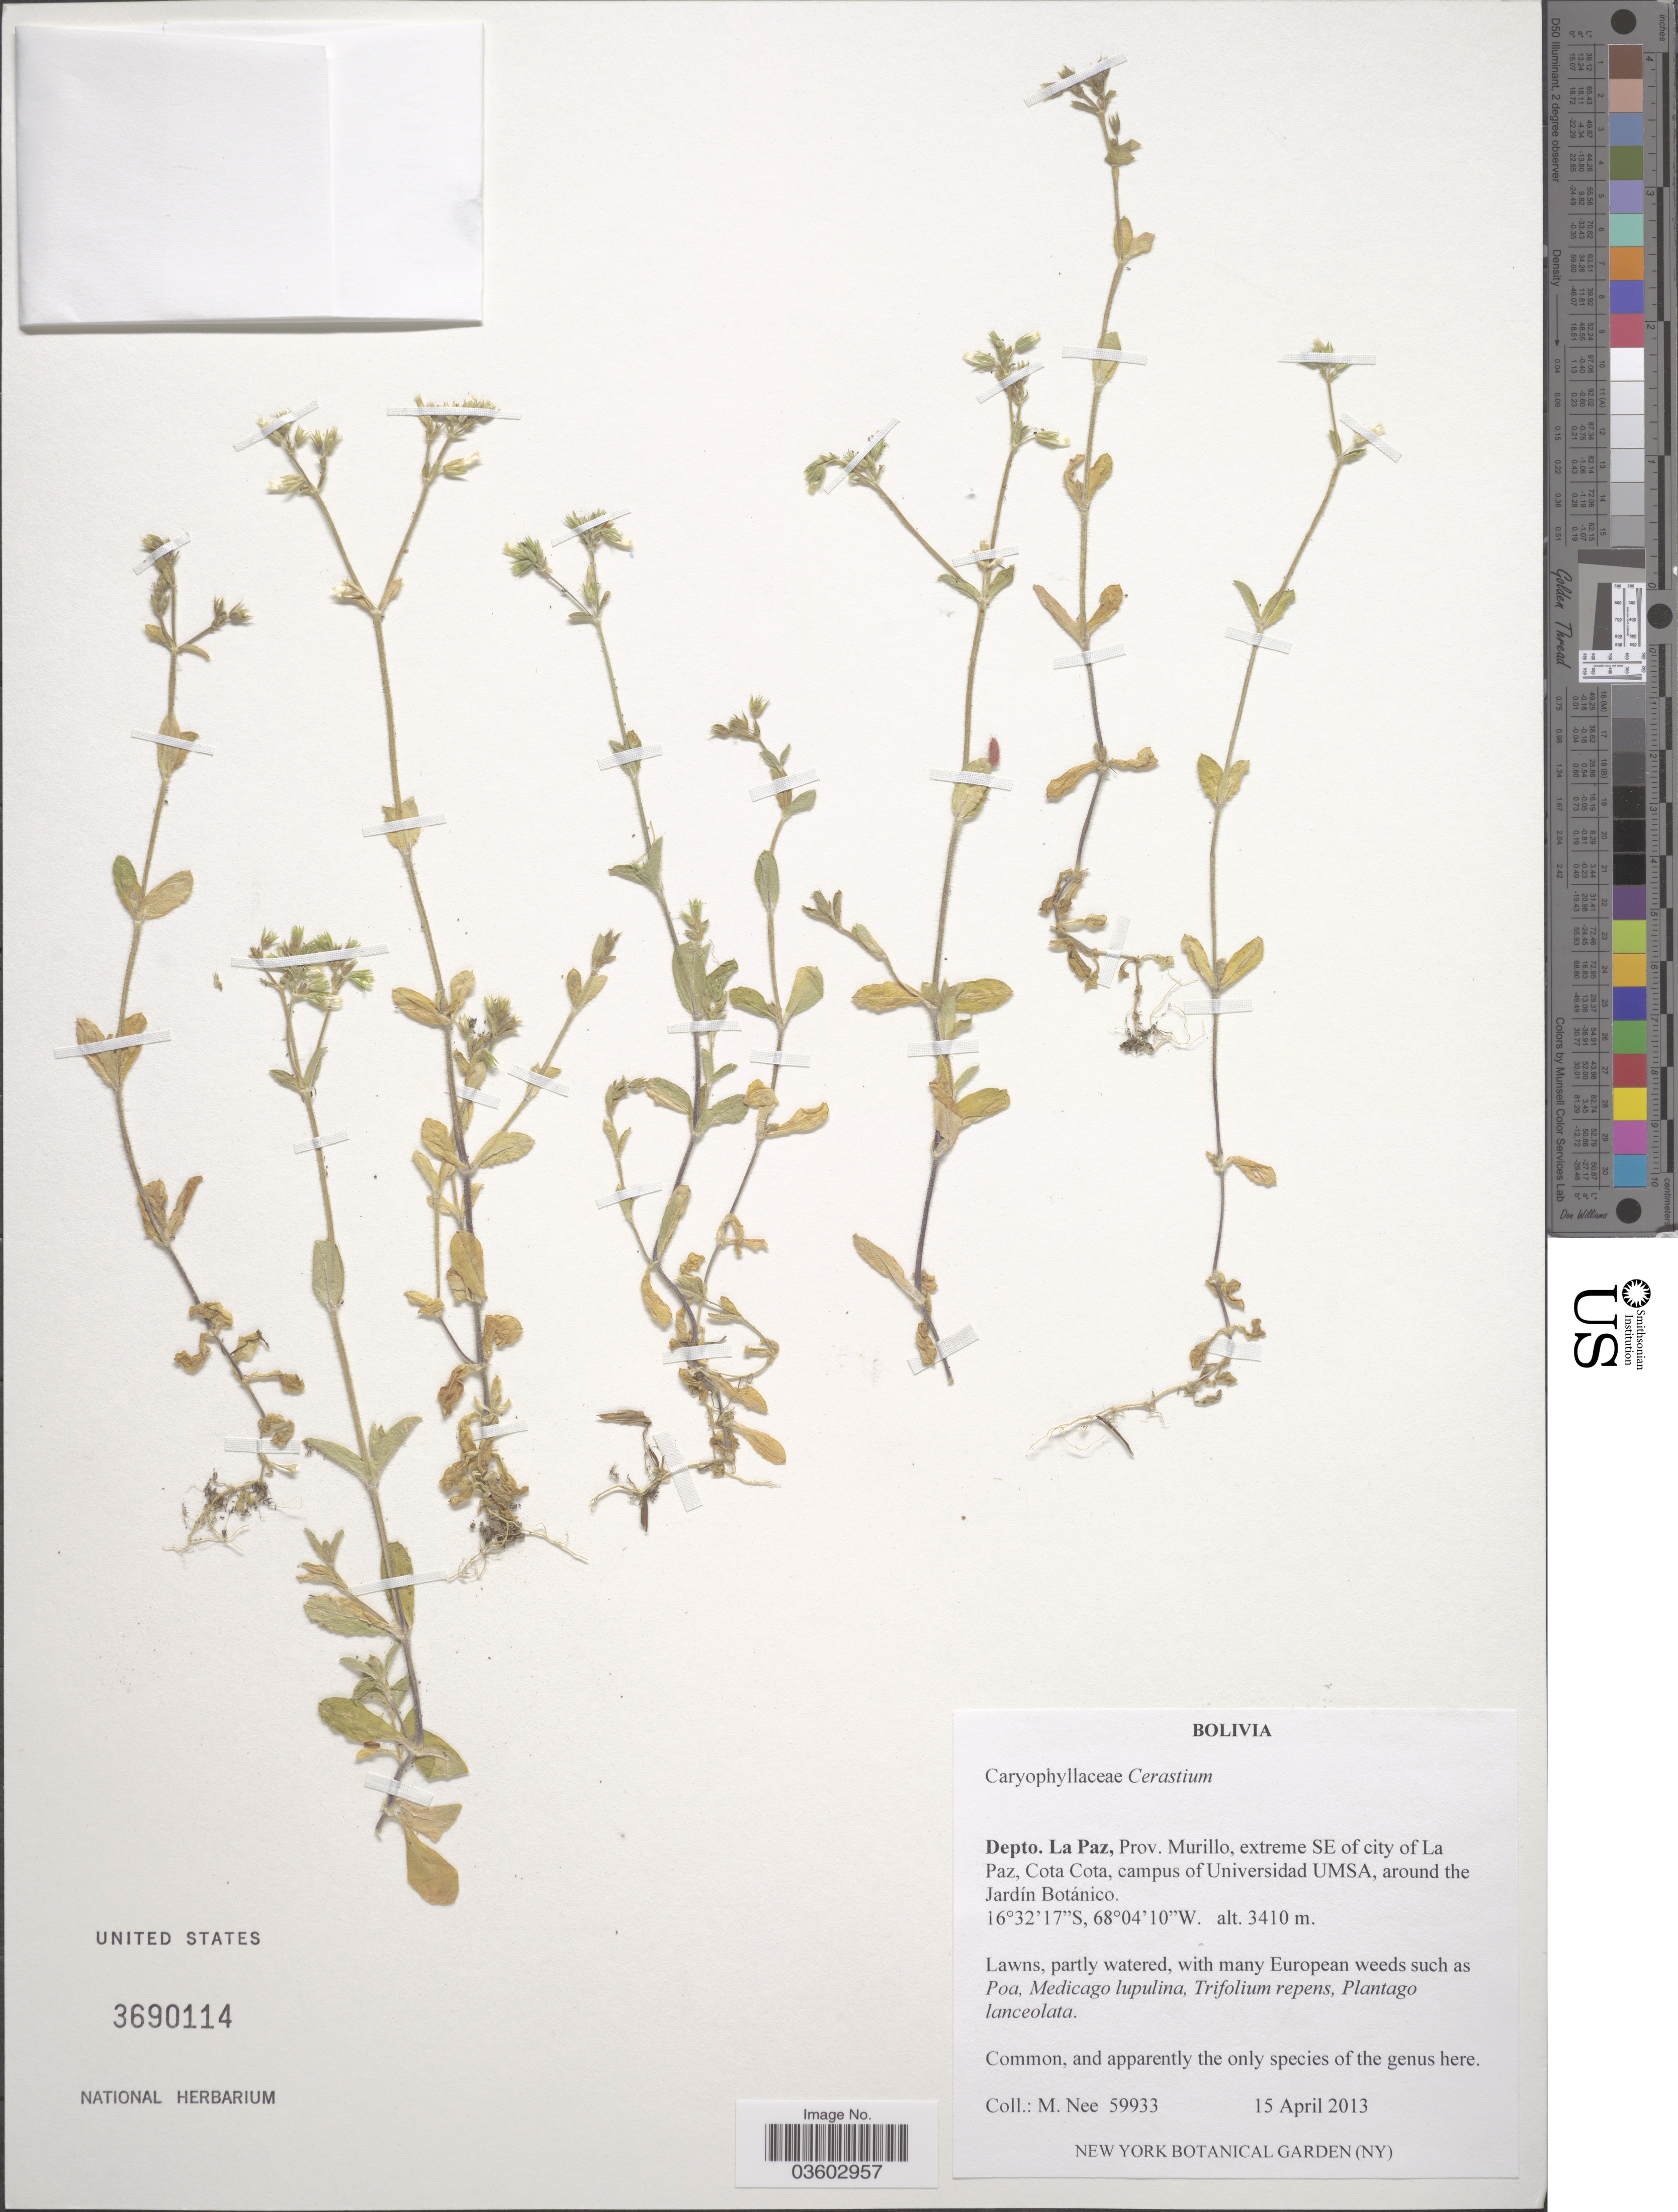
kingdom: Plantae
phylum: Tracheophyta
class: Magnoliopsida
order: Caryophyllales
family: Caryophyllaceae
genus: Cerastium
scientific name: Cerastium sp.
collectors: M. Nee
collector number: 59933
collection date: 2013-04-15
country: Bolivia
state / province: La Paz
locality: Depto. La Paz, Prov. Murillo, extreme SE of city of La Paz, Cota Cota, campus, of Universidad UMSA, around Jardín Botánico.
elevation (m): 3410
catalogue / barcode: US 3690114